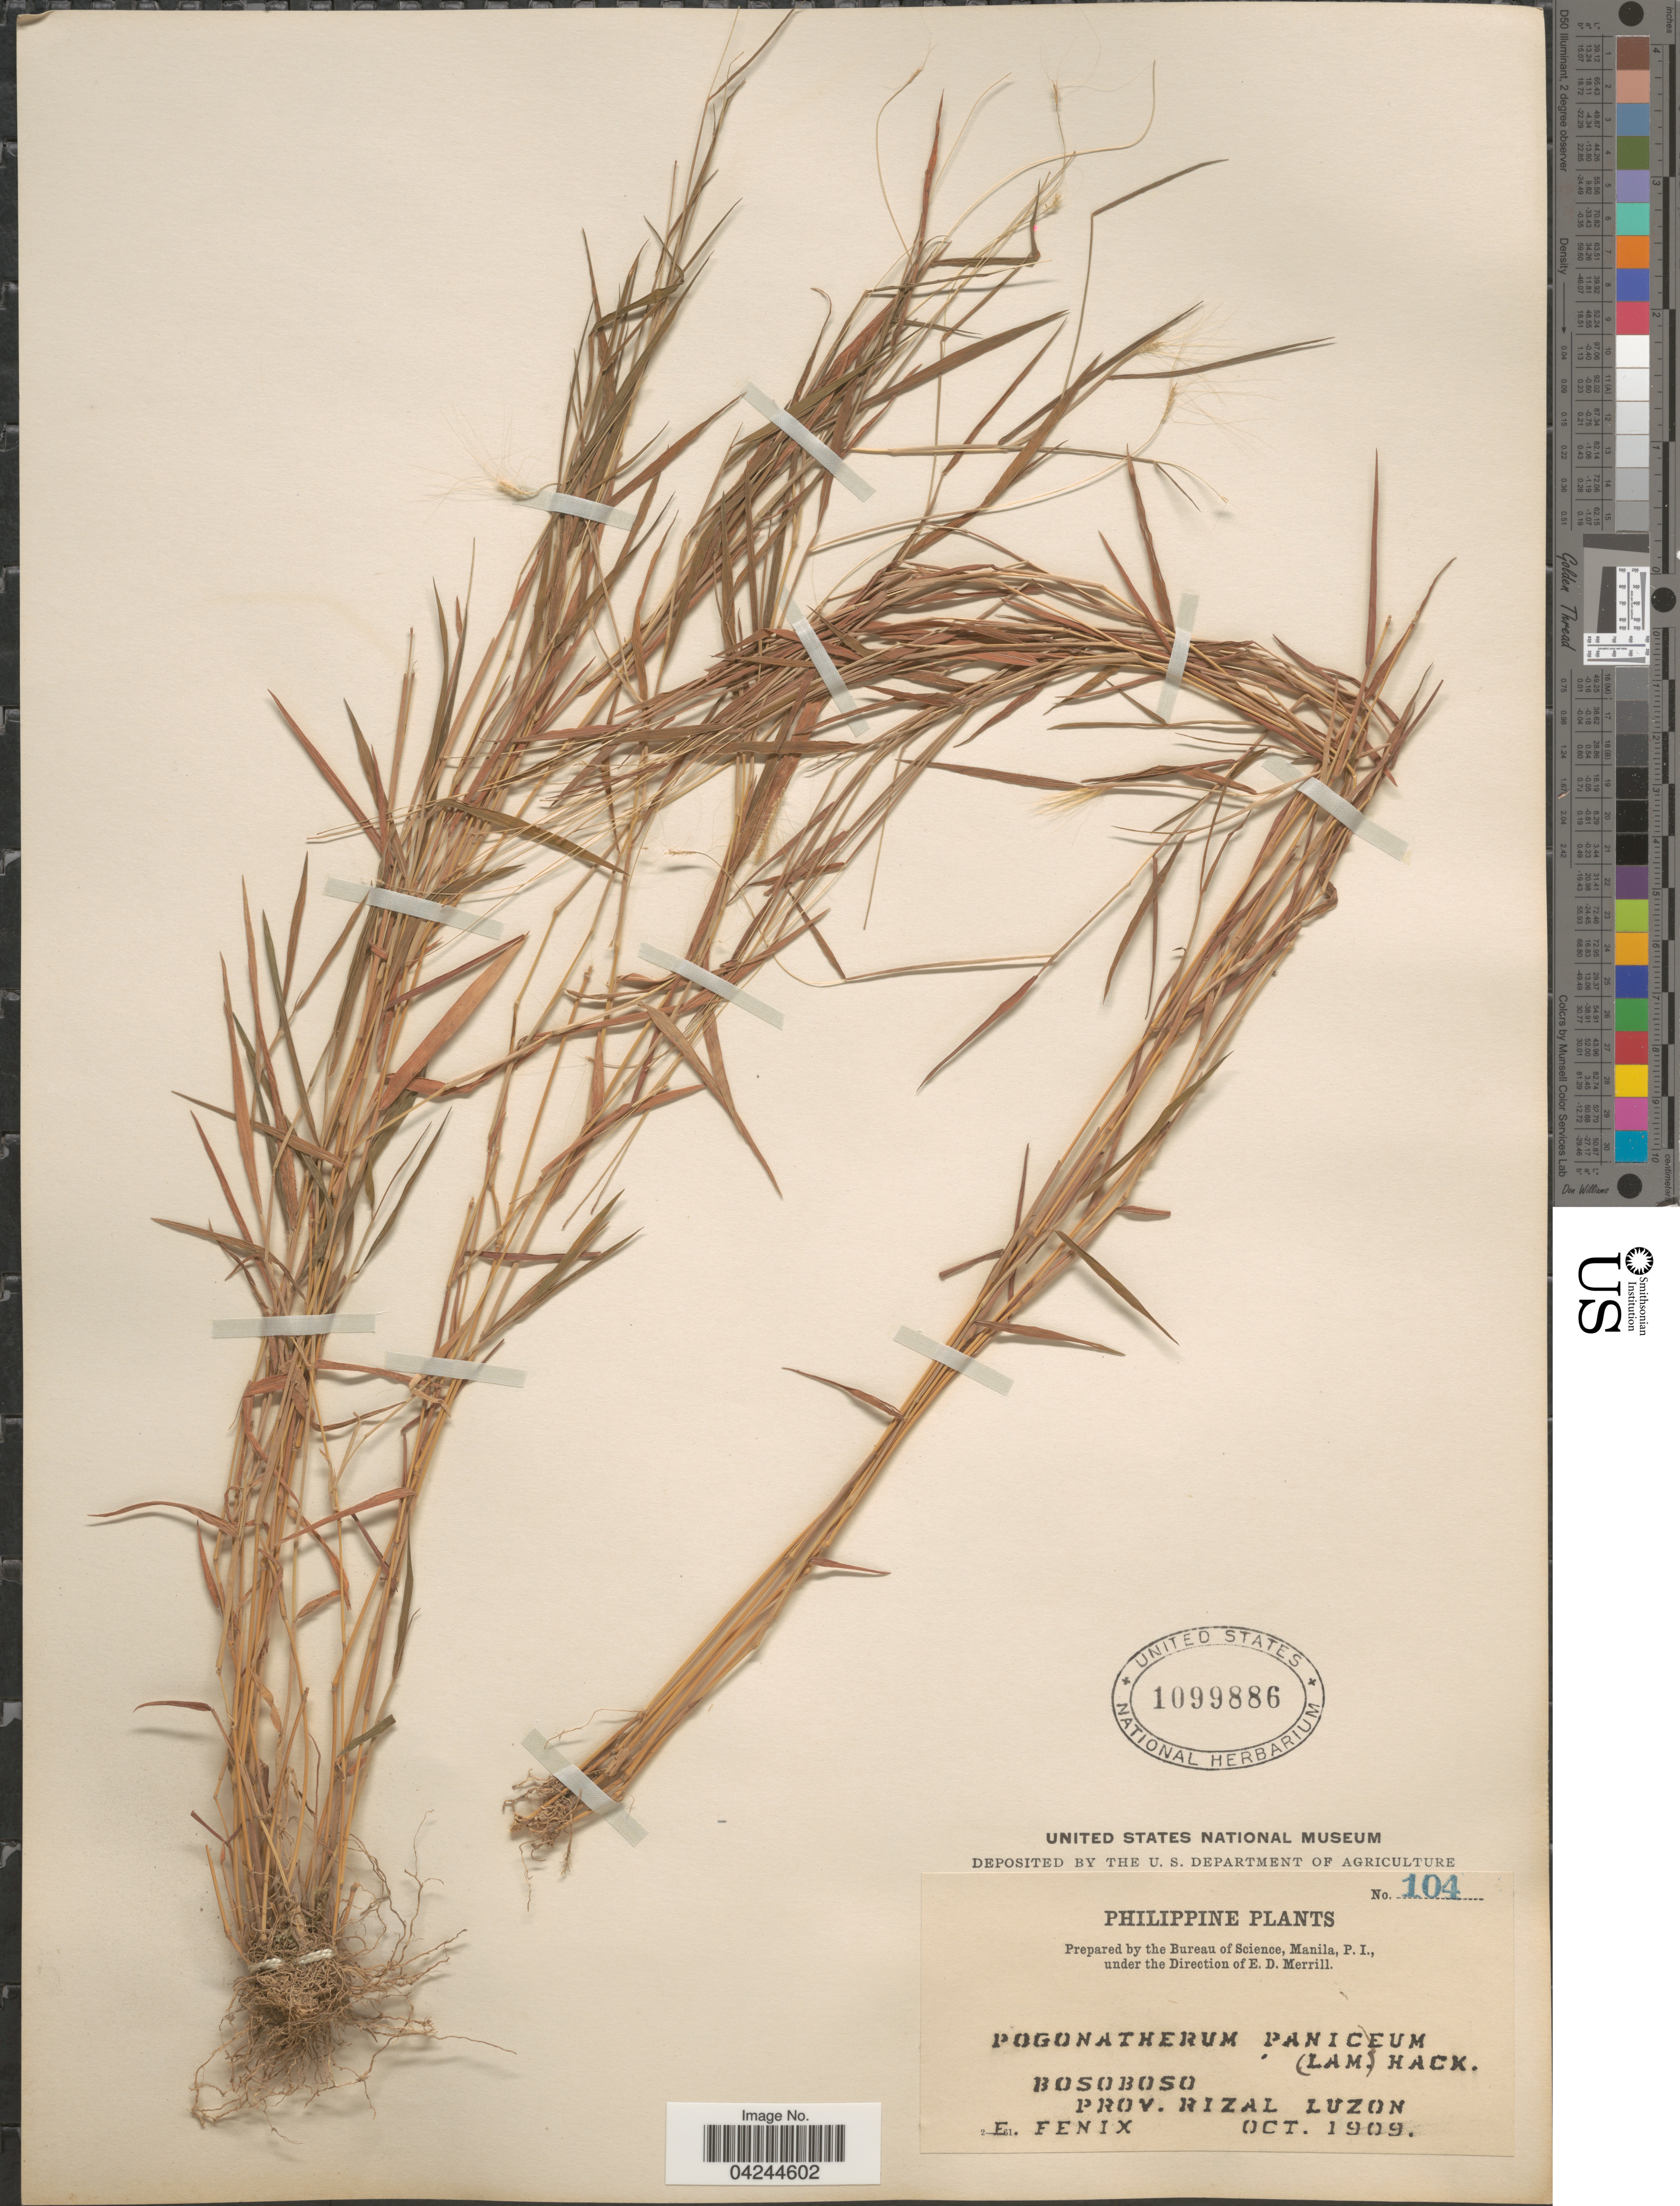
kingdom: Plantae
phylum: Tracheophyta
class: Liliopsida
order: Poales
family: Poaceae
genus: Pogonatherum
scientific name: Pogonatherum crinitum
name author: (Thunb.) Kunth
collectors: E. Fenix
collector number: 104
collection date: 1909-10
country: Philippines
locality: Bosoboso. Prov. Rizal. Luzon.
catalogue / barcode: US 1099886